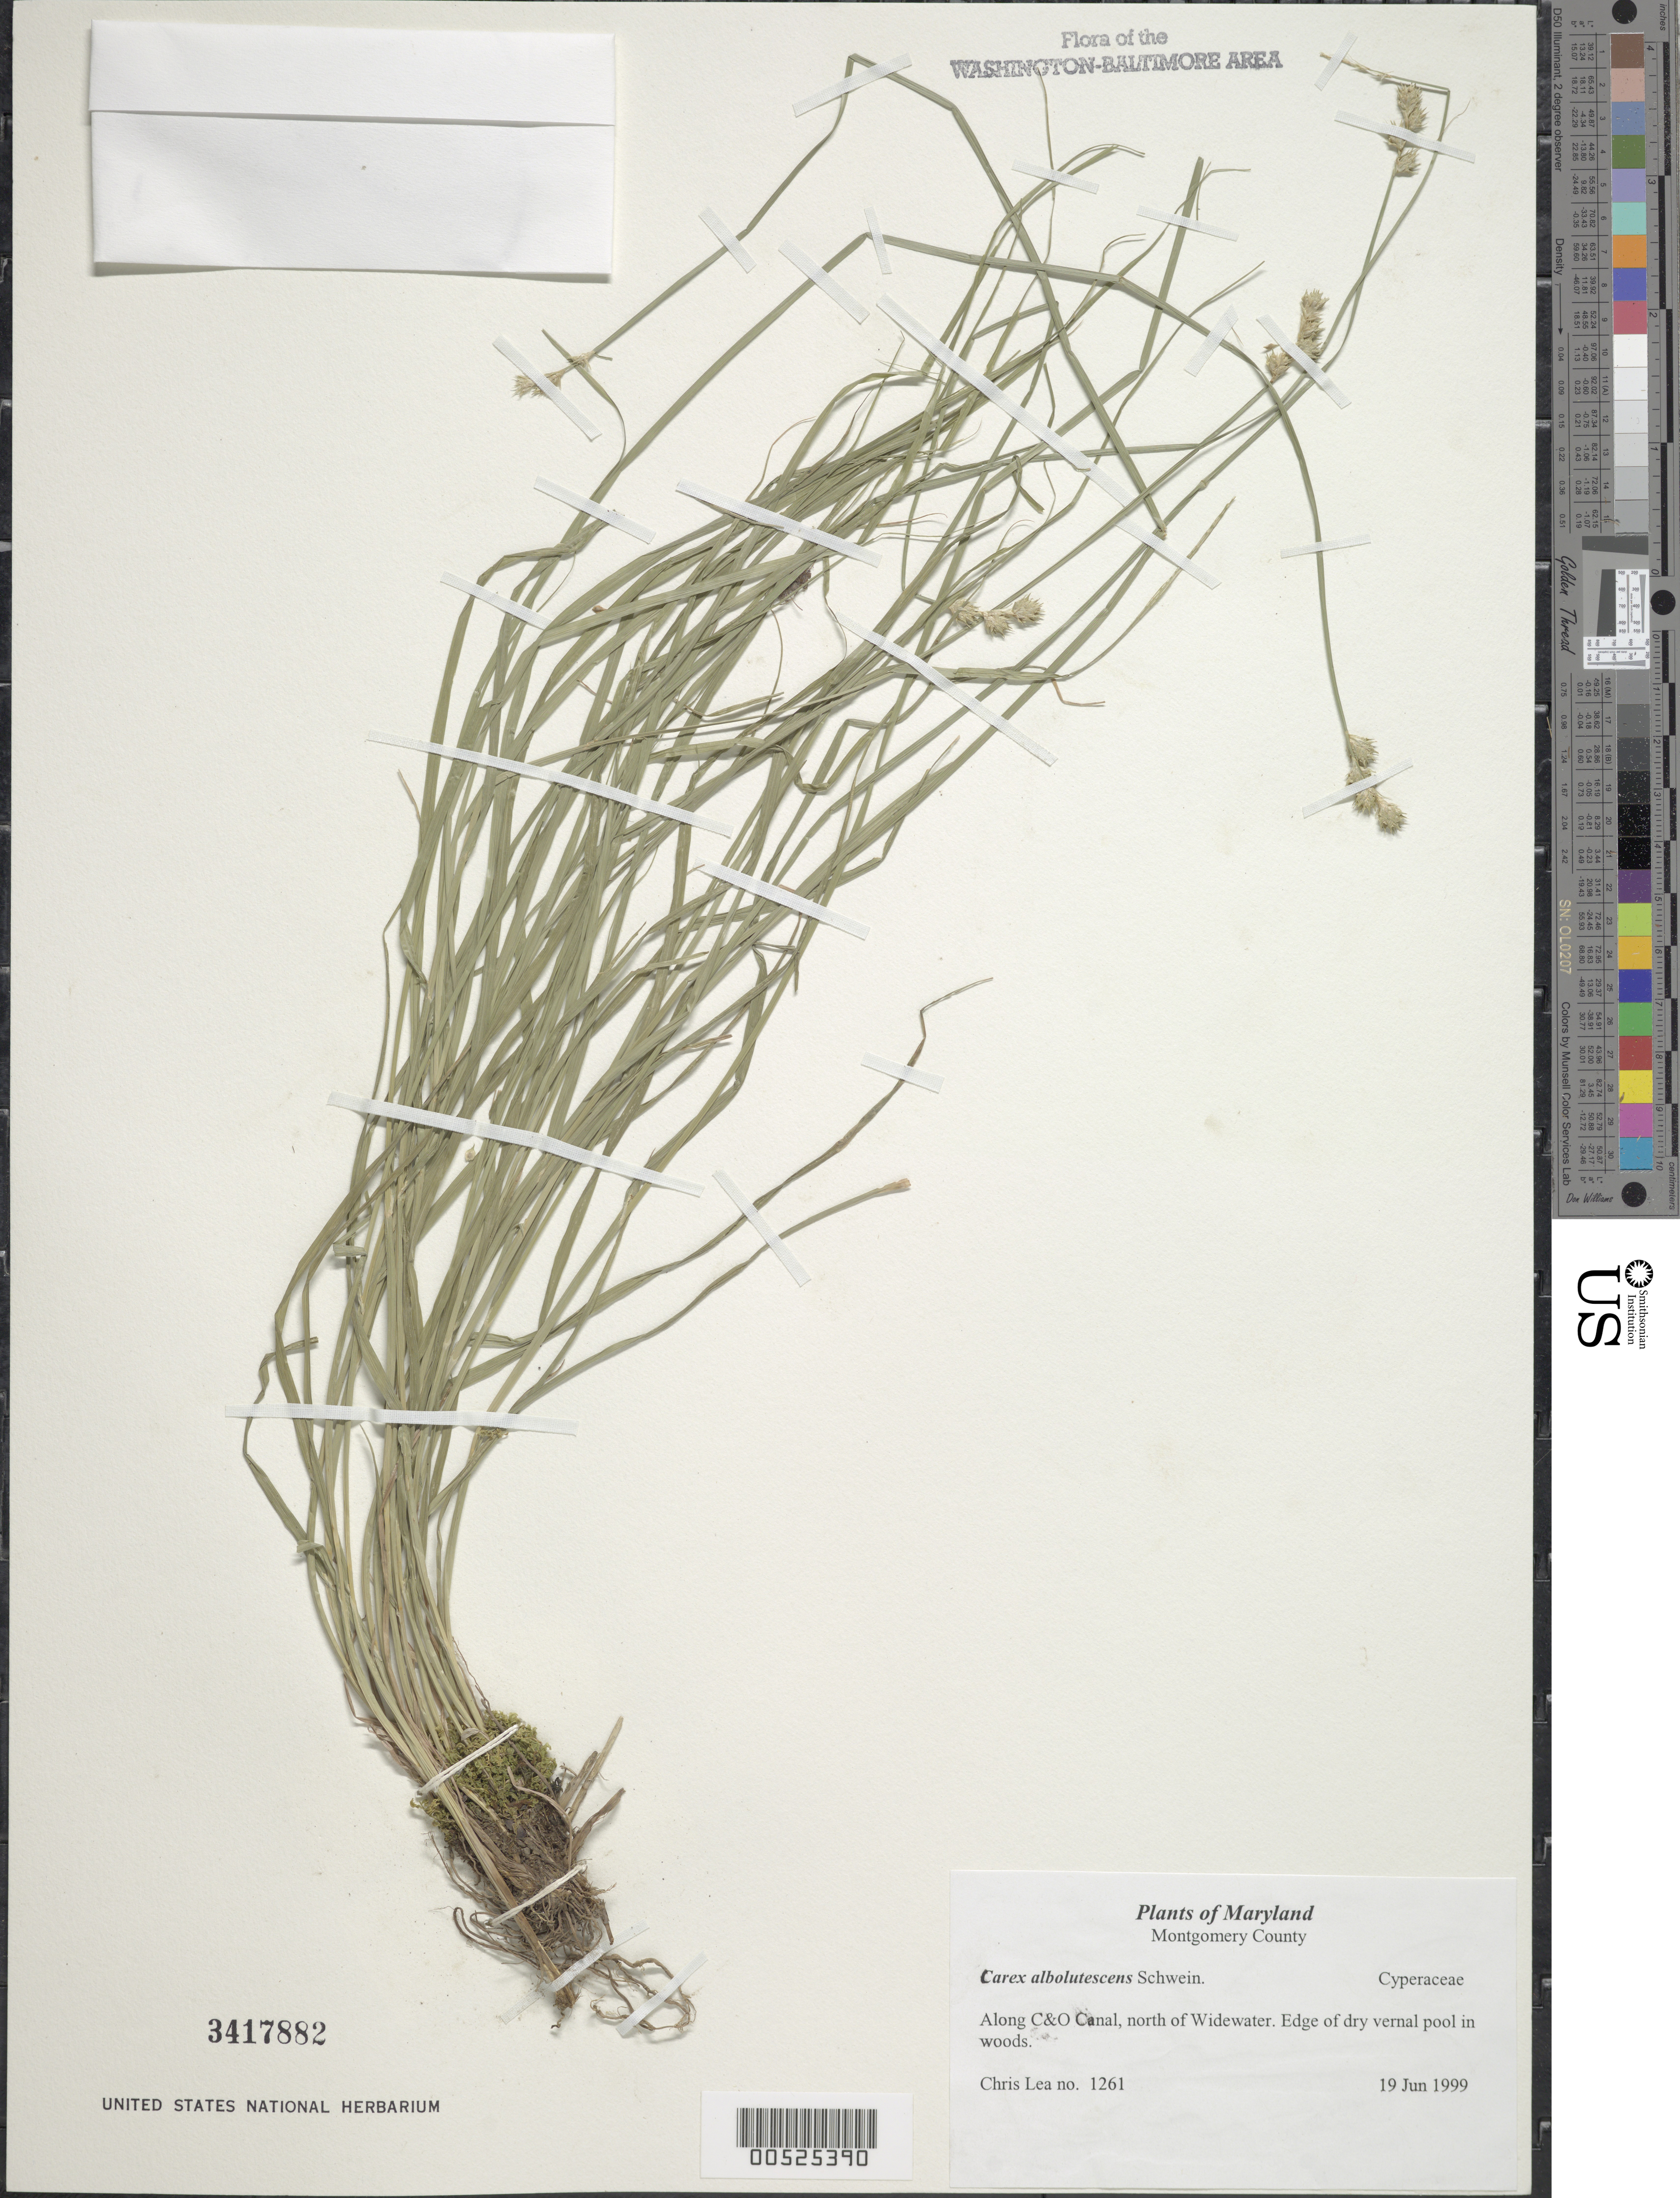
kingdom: Plantae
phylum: Tracheophyta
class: Liliopsida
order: Poales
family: Cyperaceae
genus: Carex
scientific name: Carex albolutescens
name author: Schwein.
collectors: C. Lea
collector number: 1261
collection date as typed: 19 Jun 1999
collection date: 1999-06-19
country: United States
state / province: Maryland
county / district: Montgomery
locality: Along C&O Canal, north of Widewater.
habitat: Edge of dry vernal pool in woods.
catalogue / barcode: US 3417882